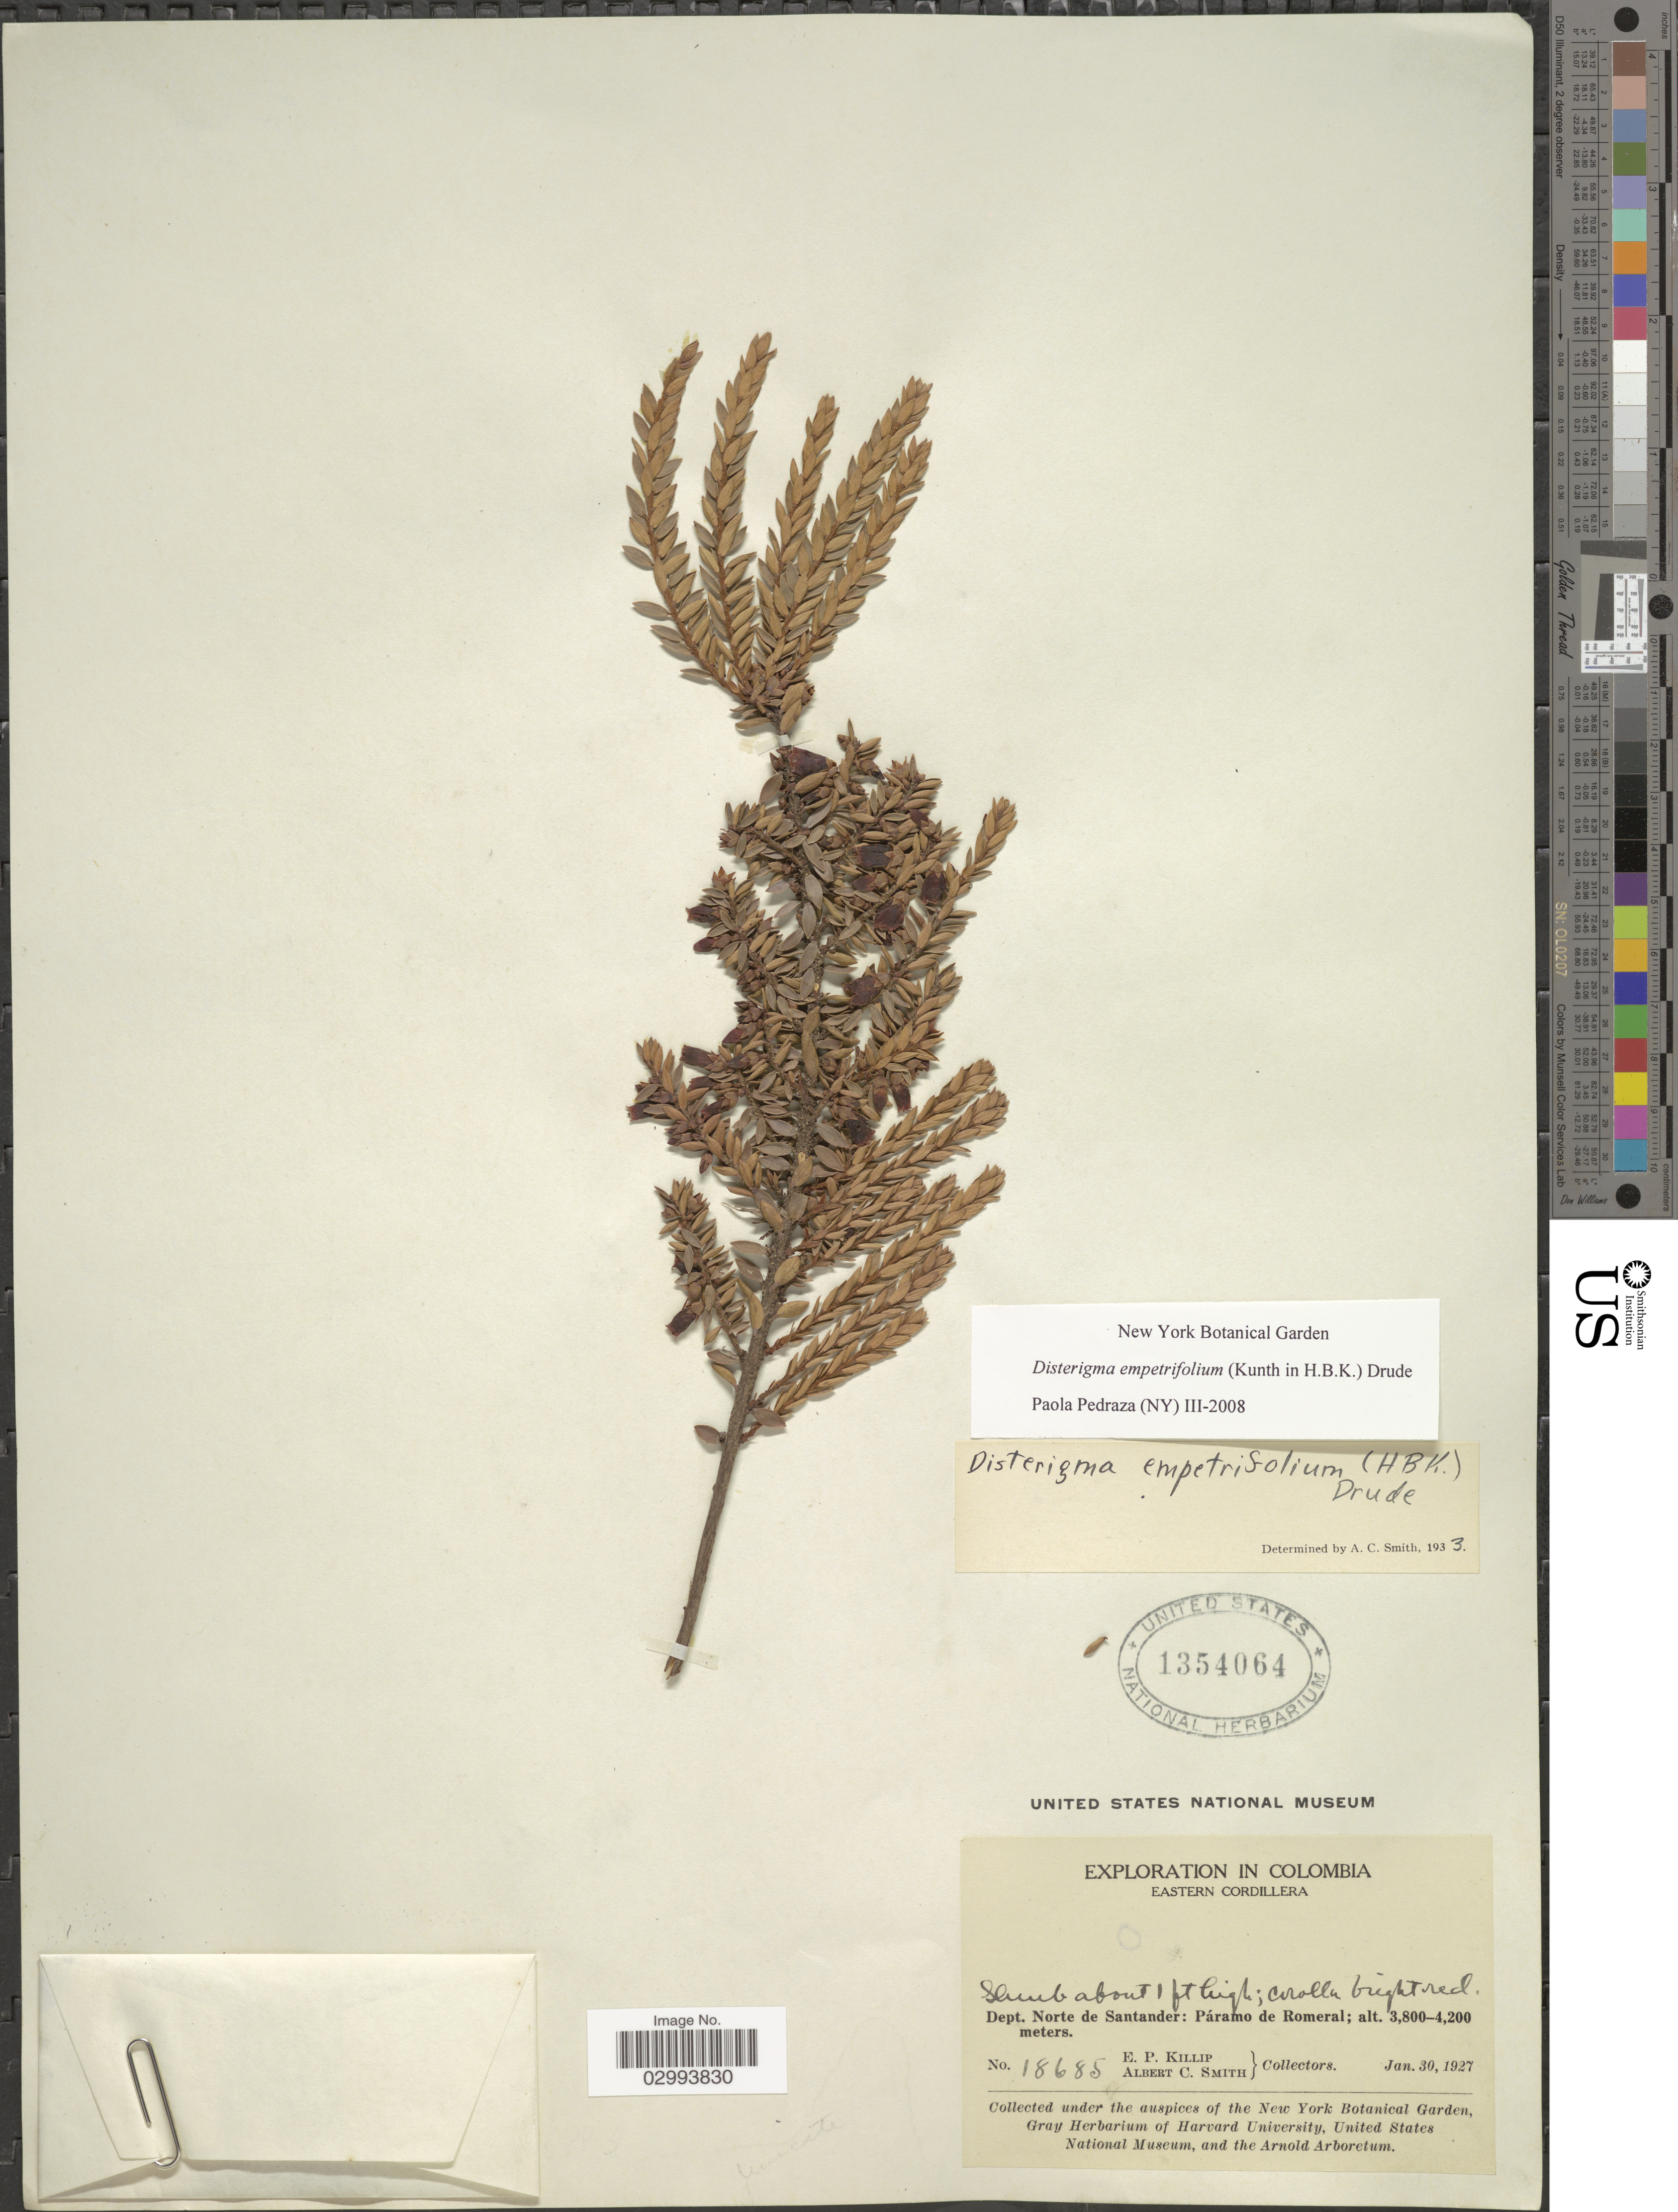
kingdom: Plantae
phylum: Tracheophyta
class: Magnoliopsida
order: Ericales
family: Ericaceae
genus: Disterigma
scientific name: Disterigma empetrifolium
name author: (Kunth) Drude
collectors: E. P. Killip & A. C. Smith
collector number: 18685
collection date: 1927-01-30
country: Colombia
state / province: Norte de Santander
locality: Eastern Cordillera: Dept. Norte de Santander: Páramo de Romeral.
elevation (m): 3800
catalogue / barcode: US 1354064